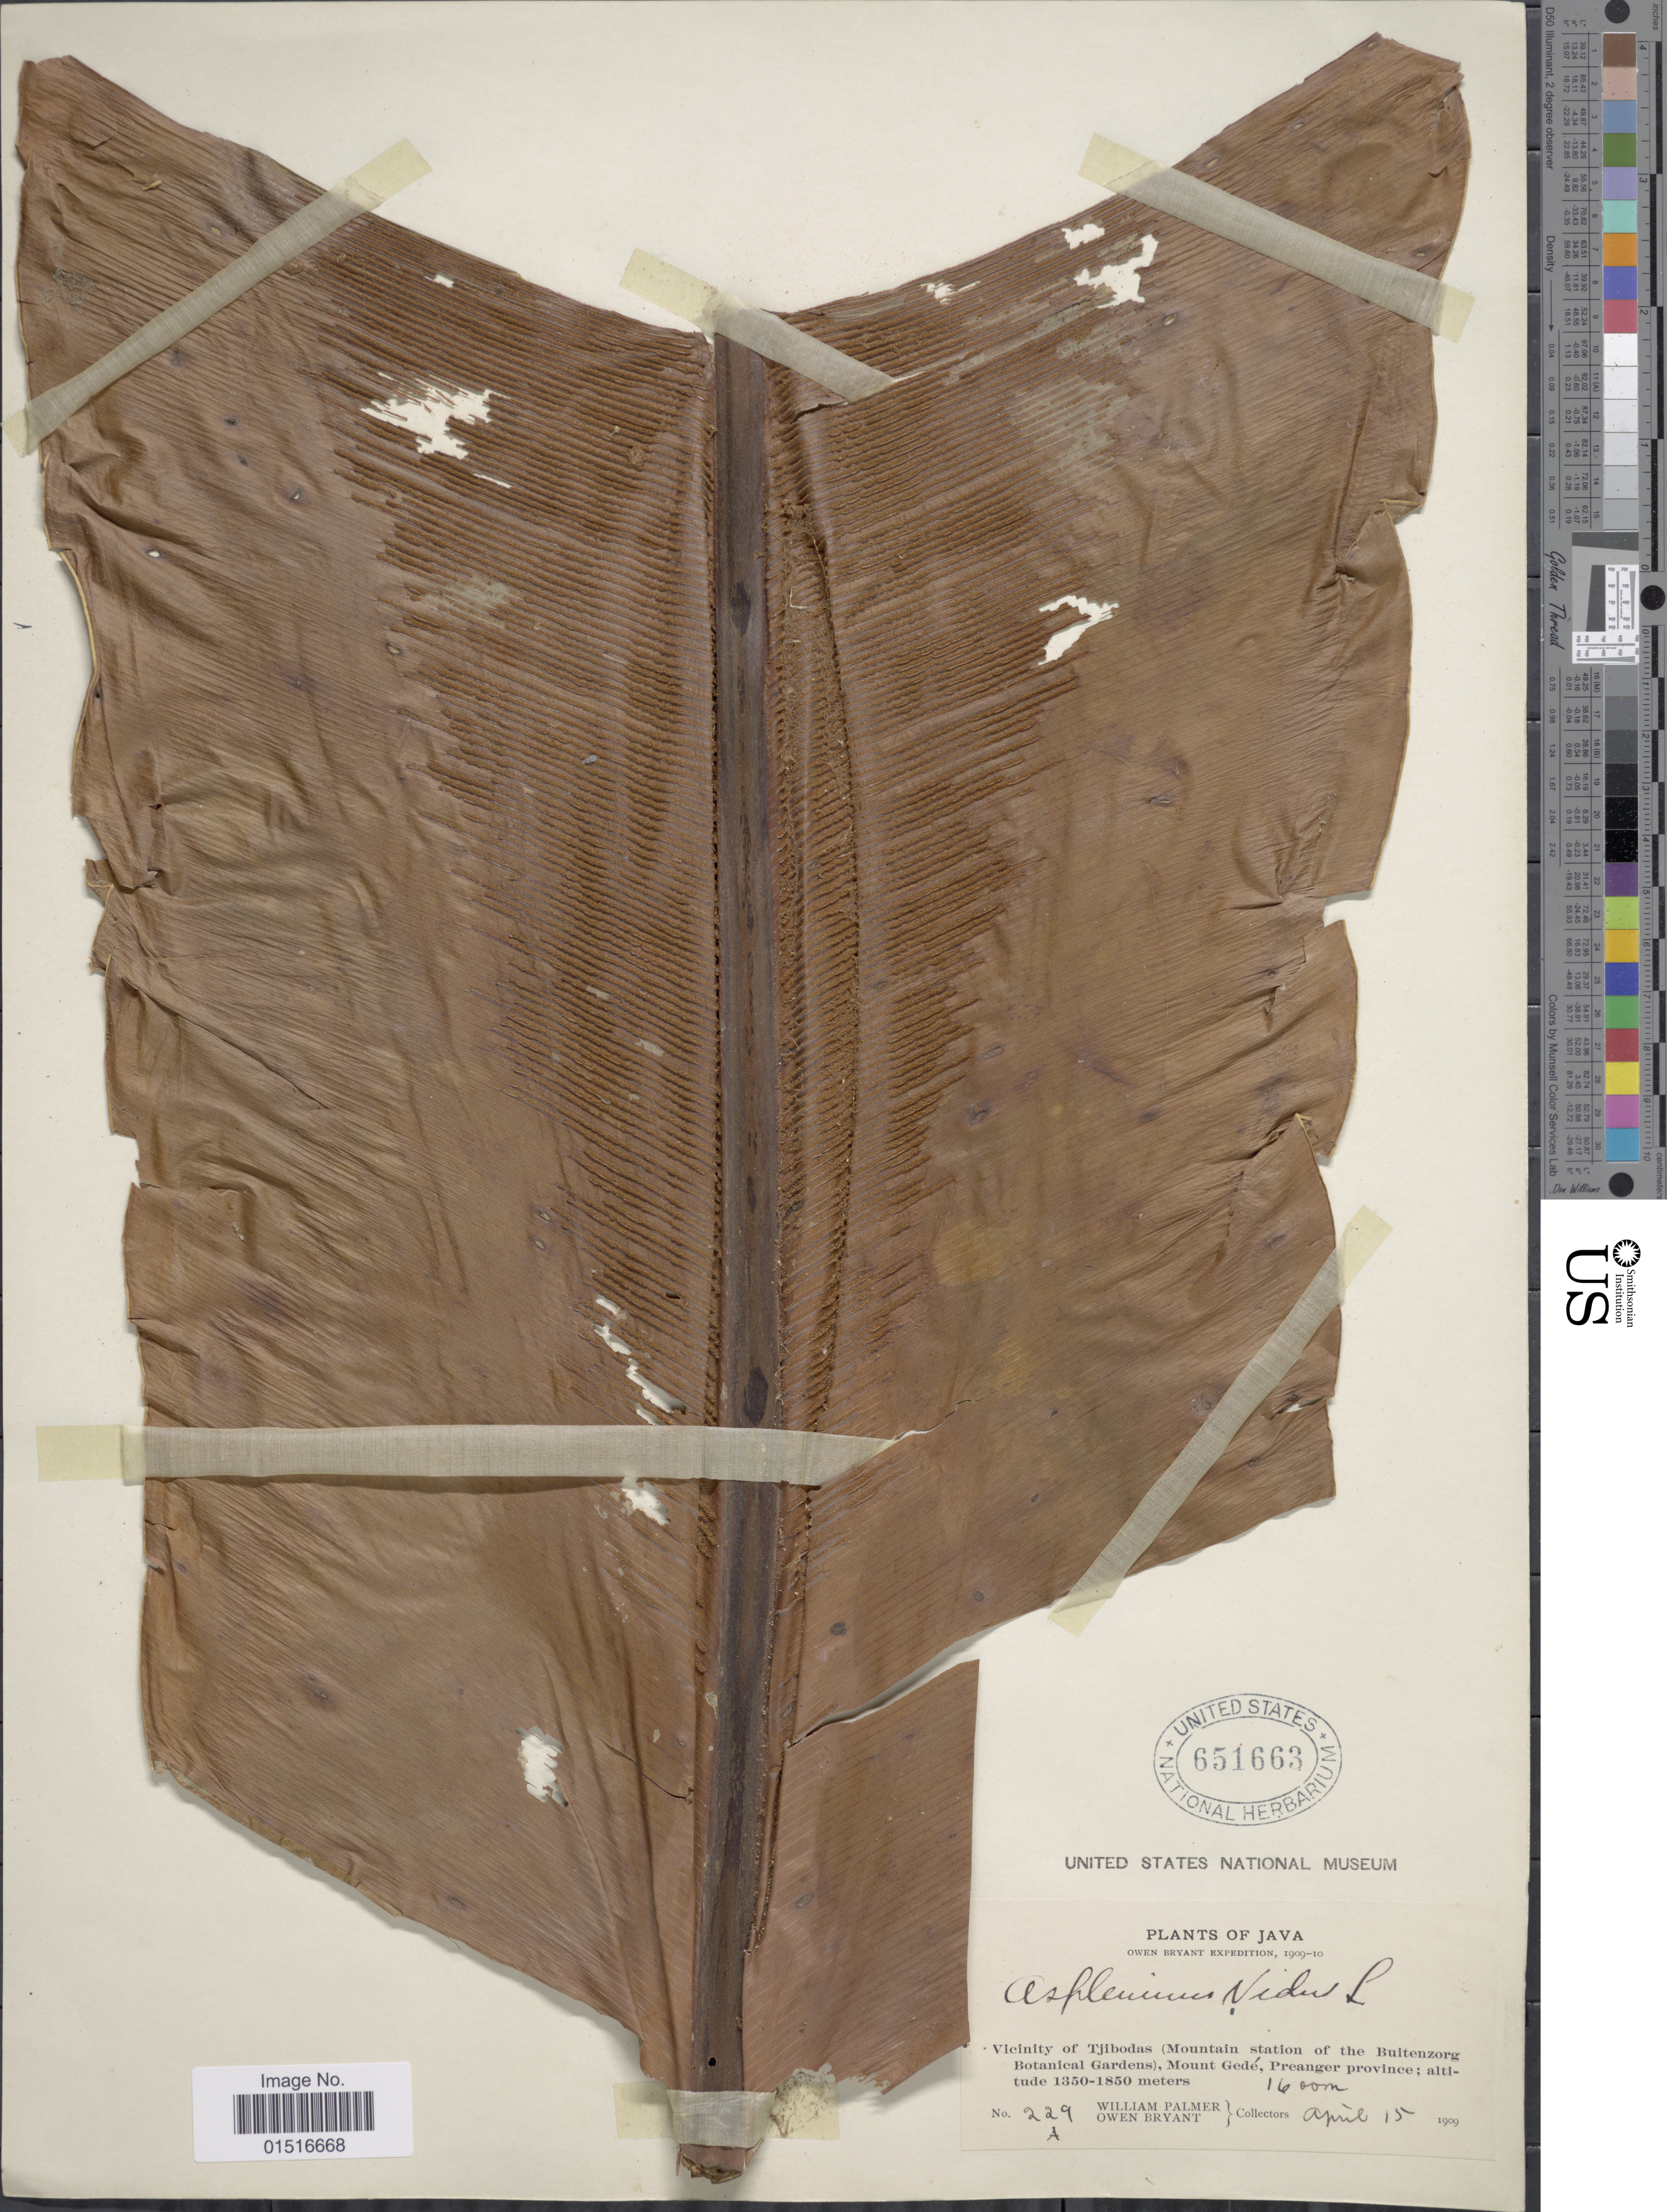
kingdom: Plantae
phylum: Tracheophyta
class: Polypodiopsida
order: Polypodiales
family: Aspleniaceae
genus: Asplenium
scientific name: Asplenium nidus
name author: L.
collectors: W. Palmer & O. Bryant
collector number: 229A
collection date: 1909-04-15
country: Indonesia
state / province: Java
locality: Vicinity of Tjibodas (Mountain station of the Buitenzorg Botanical Gardens), Mount Gede, Preanger province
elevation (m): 1600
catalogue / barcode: US 651663